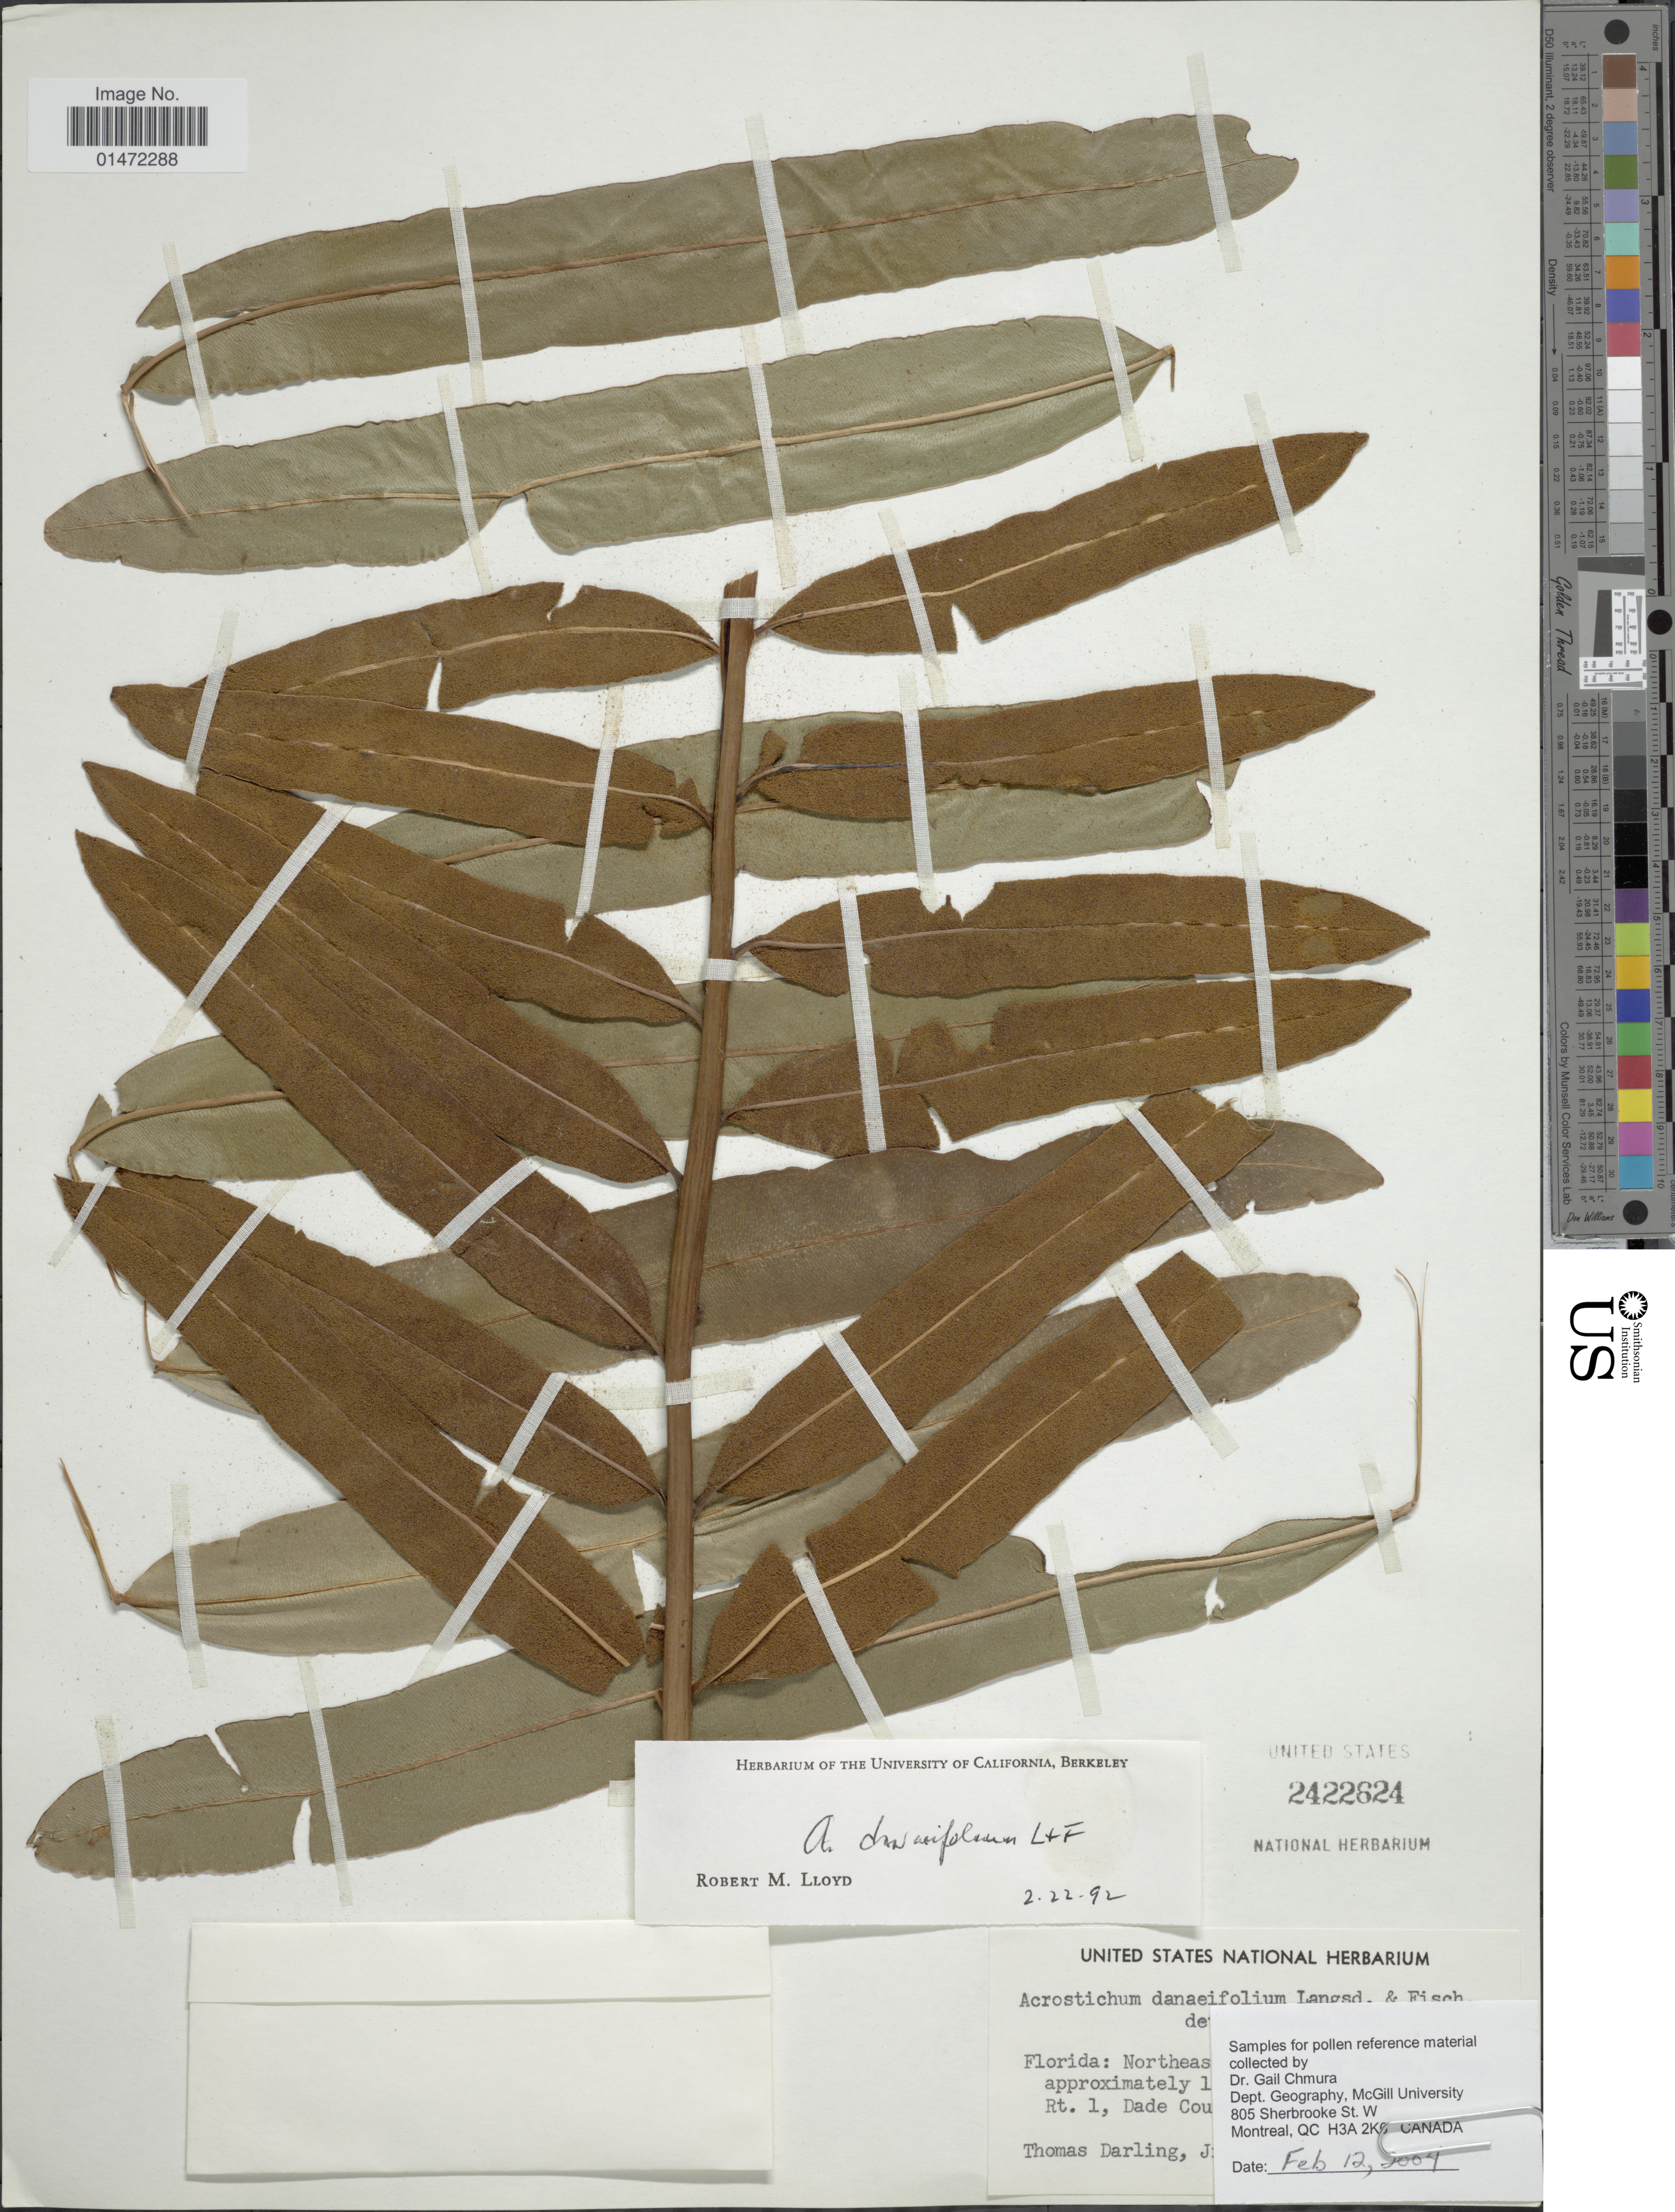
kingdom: Plantae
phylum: Tracheophyta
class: Polypodiopsida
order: Polypodiales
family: Pteridaceae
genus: Acrostichum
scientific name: Acrostichum danaeifolium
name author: Langsd. & Fisch.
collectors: T. Darling & Collector illegible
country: United States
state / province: Florida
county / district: Dade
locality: Northeast. Rt. 1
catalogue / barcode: US 2422624